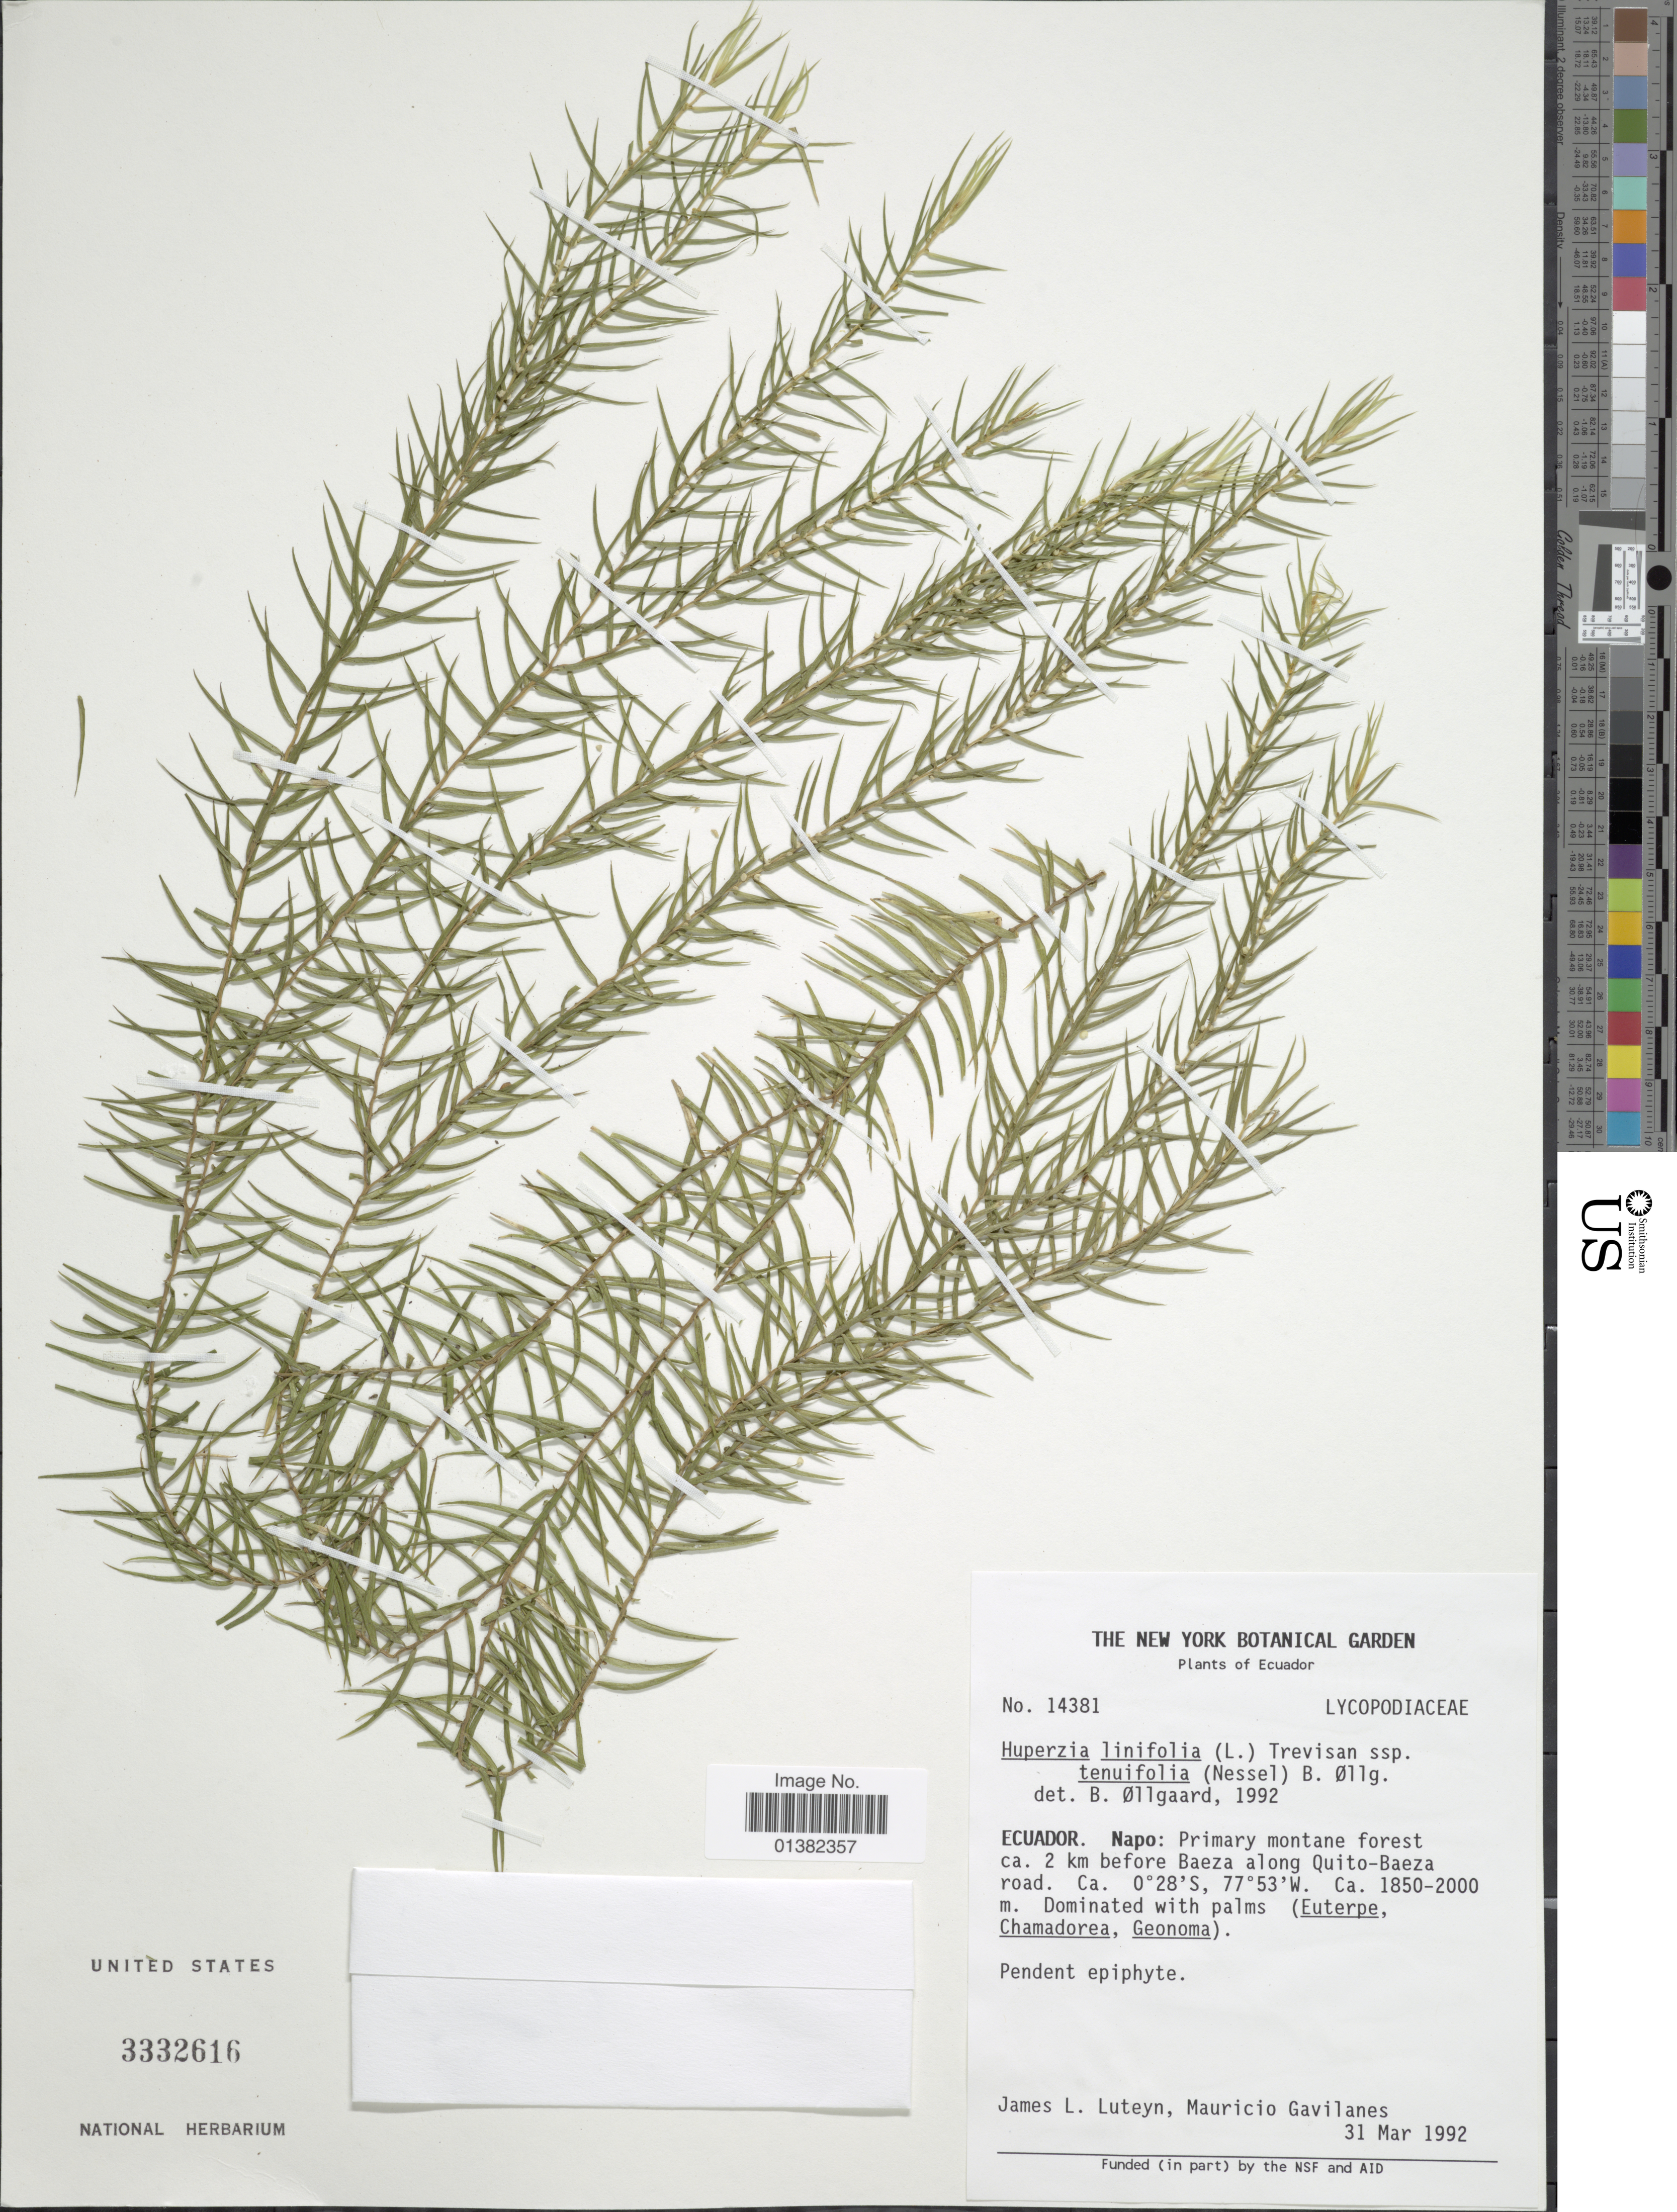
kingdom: Plantae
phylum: Tracheophyta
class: Lycopodiopsida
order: Lycopodiales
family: Lycopodiaceae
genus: Phlegmariurus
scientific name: Phlegmariurus linifolius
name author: (L.) B. Øllg.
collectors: J. L. Luteyn & M. Gavilanes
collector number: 14381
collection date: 1992-03-31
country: Ecuador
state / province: Napo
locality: Primary montane forest ca. 2 km before Baeza along Quito-Baeza road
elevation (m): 1850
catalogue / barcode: US 3332616